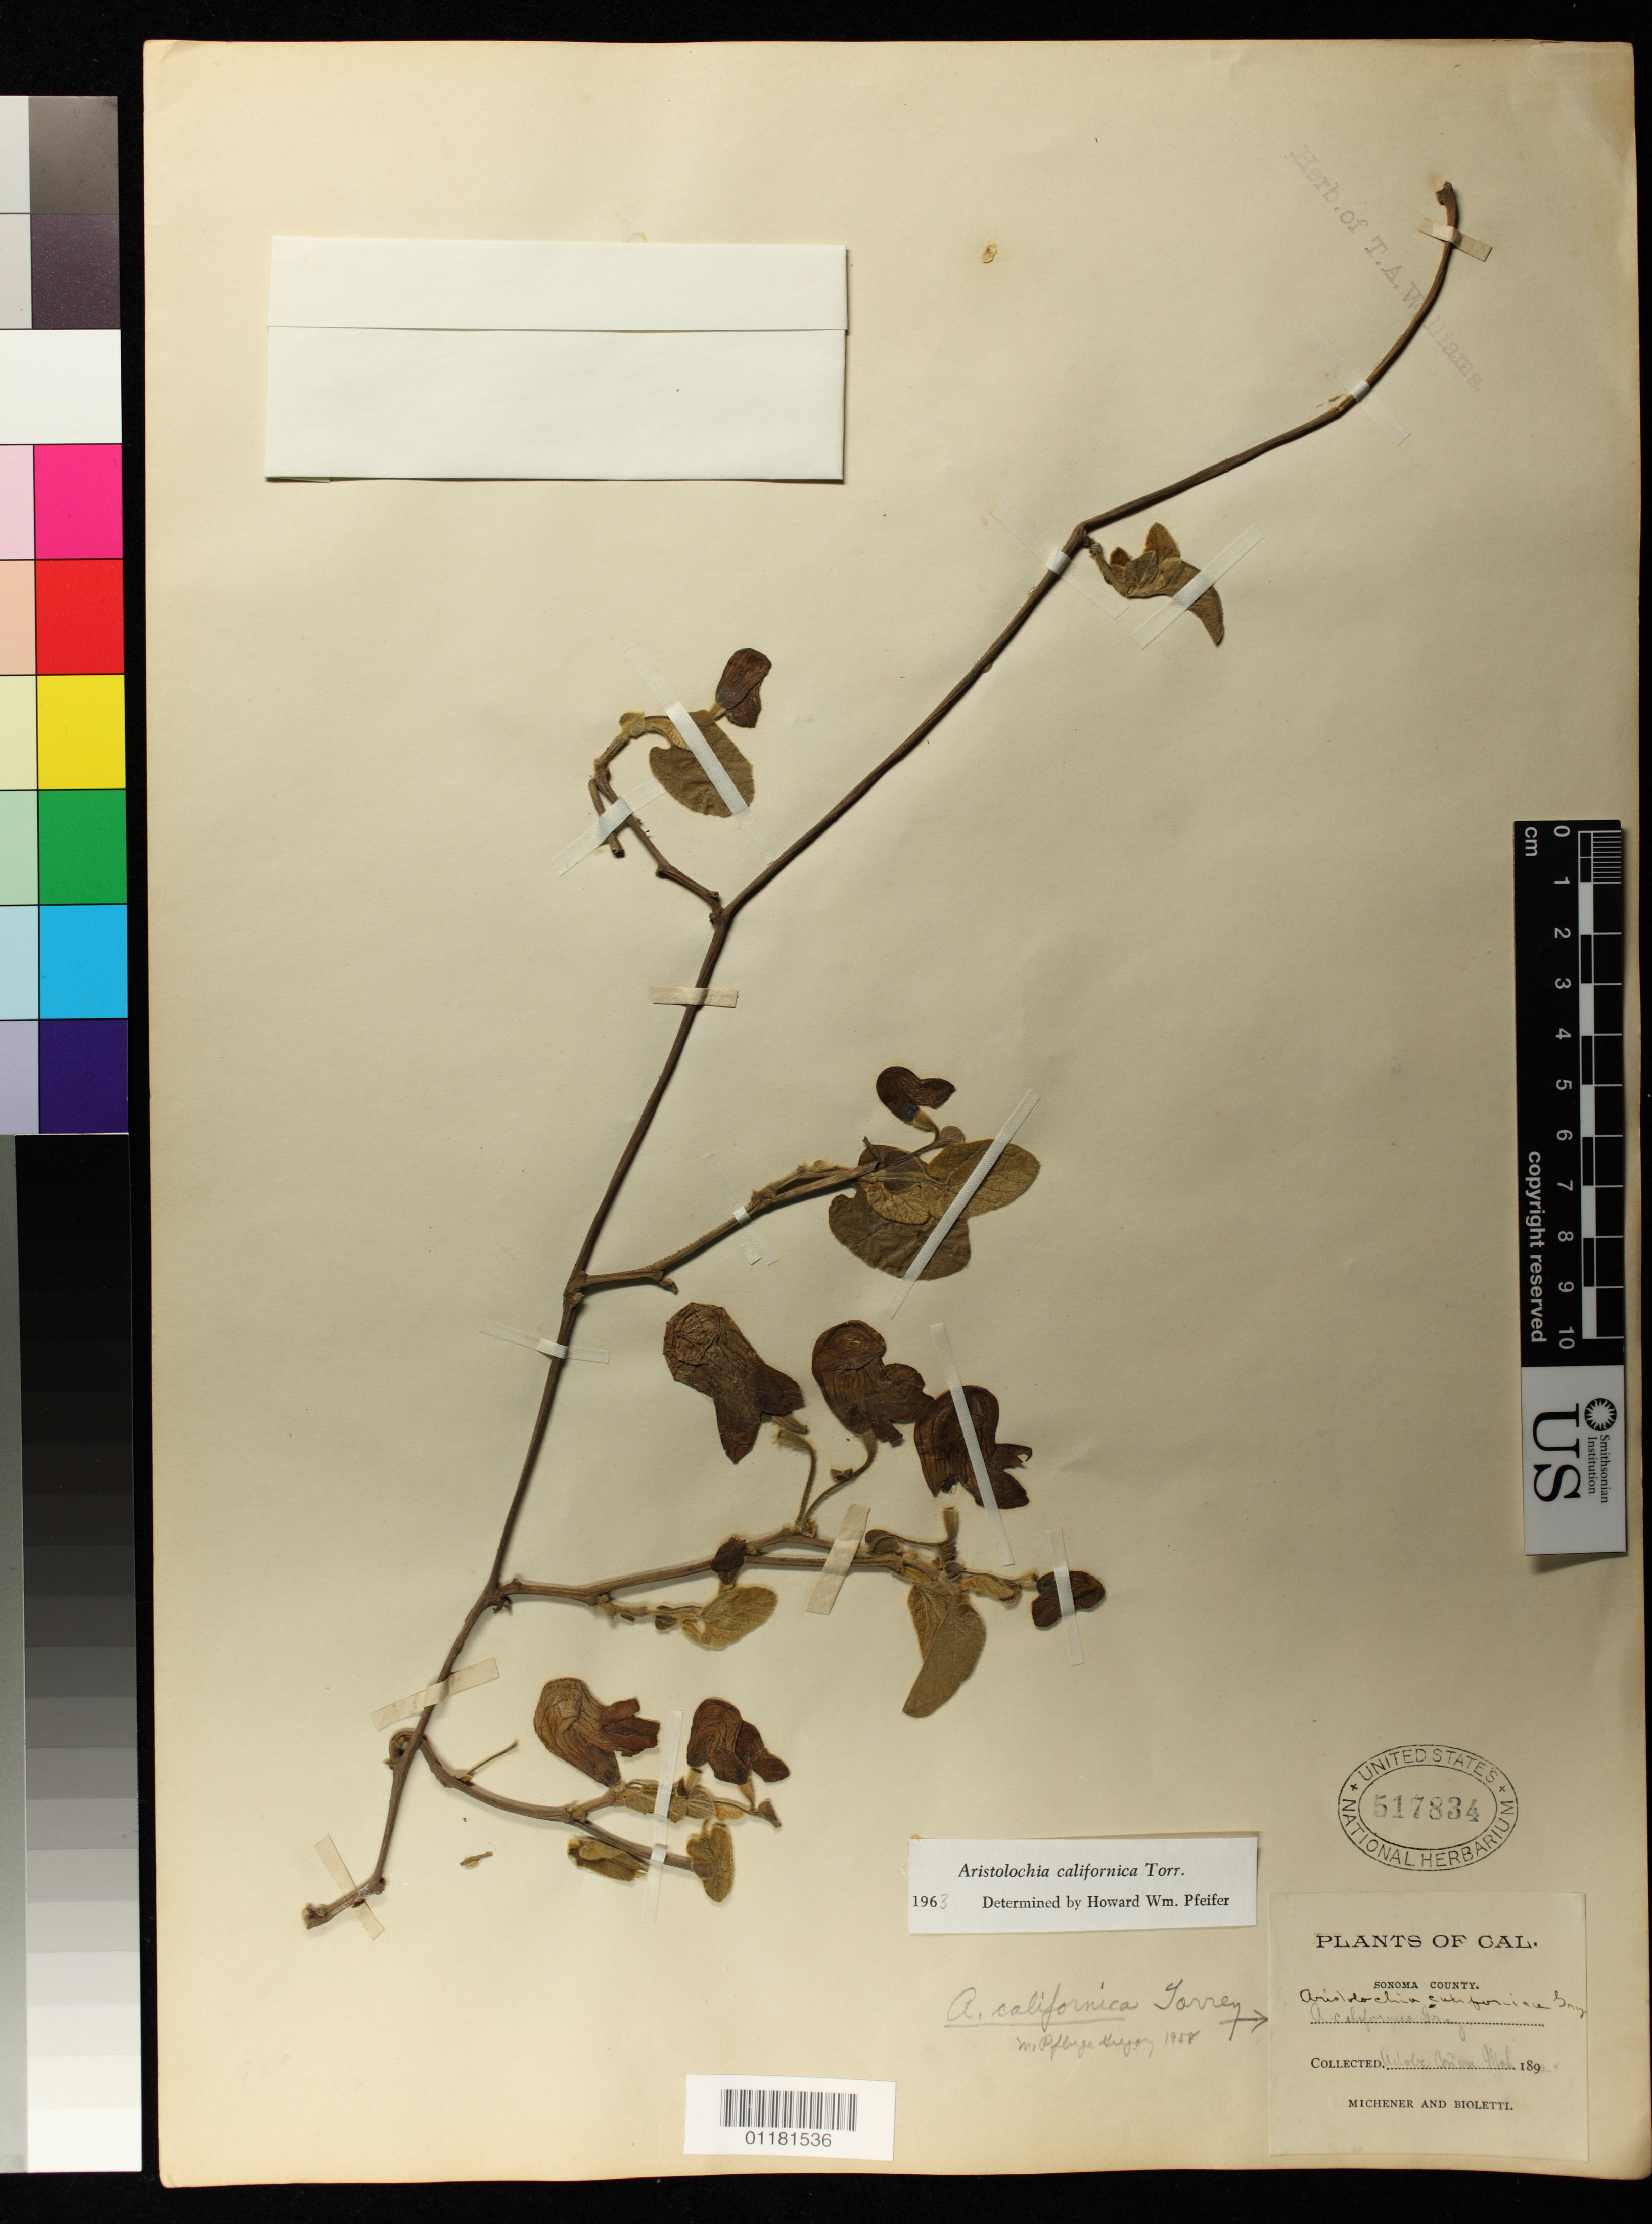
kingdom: Plantae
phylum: Tracheophyta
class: Magnoliopsida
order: Piperales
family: Aristolochiaceae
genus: Aristolochia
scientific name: Aristolochia californica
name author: Torr.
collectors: C. G. Michener & F. T. Bioletti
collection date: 1891-03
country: United States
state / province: California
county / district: Sonoma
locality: Adobe Canon, Sonoma County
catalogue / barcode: US 517834